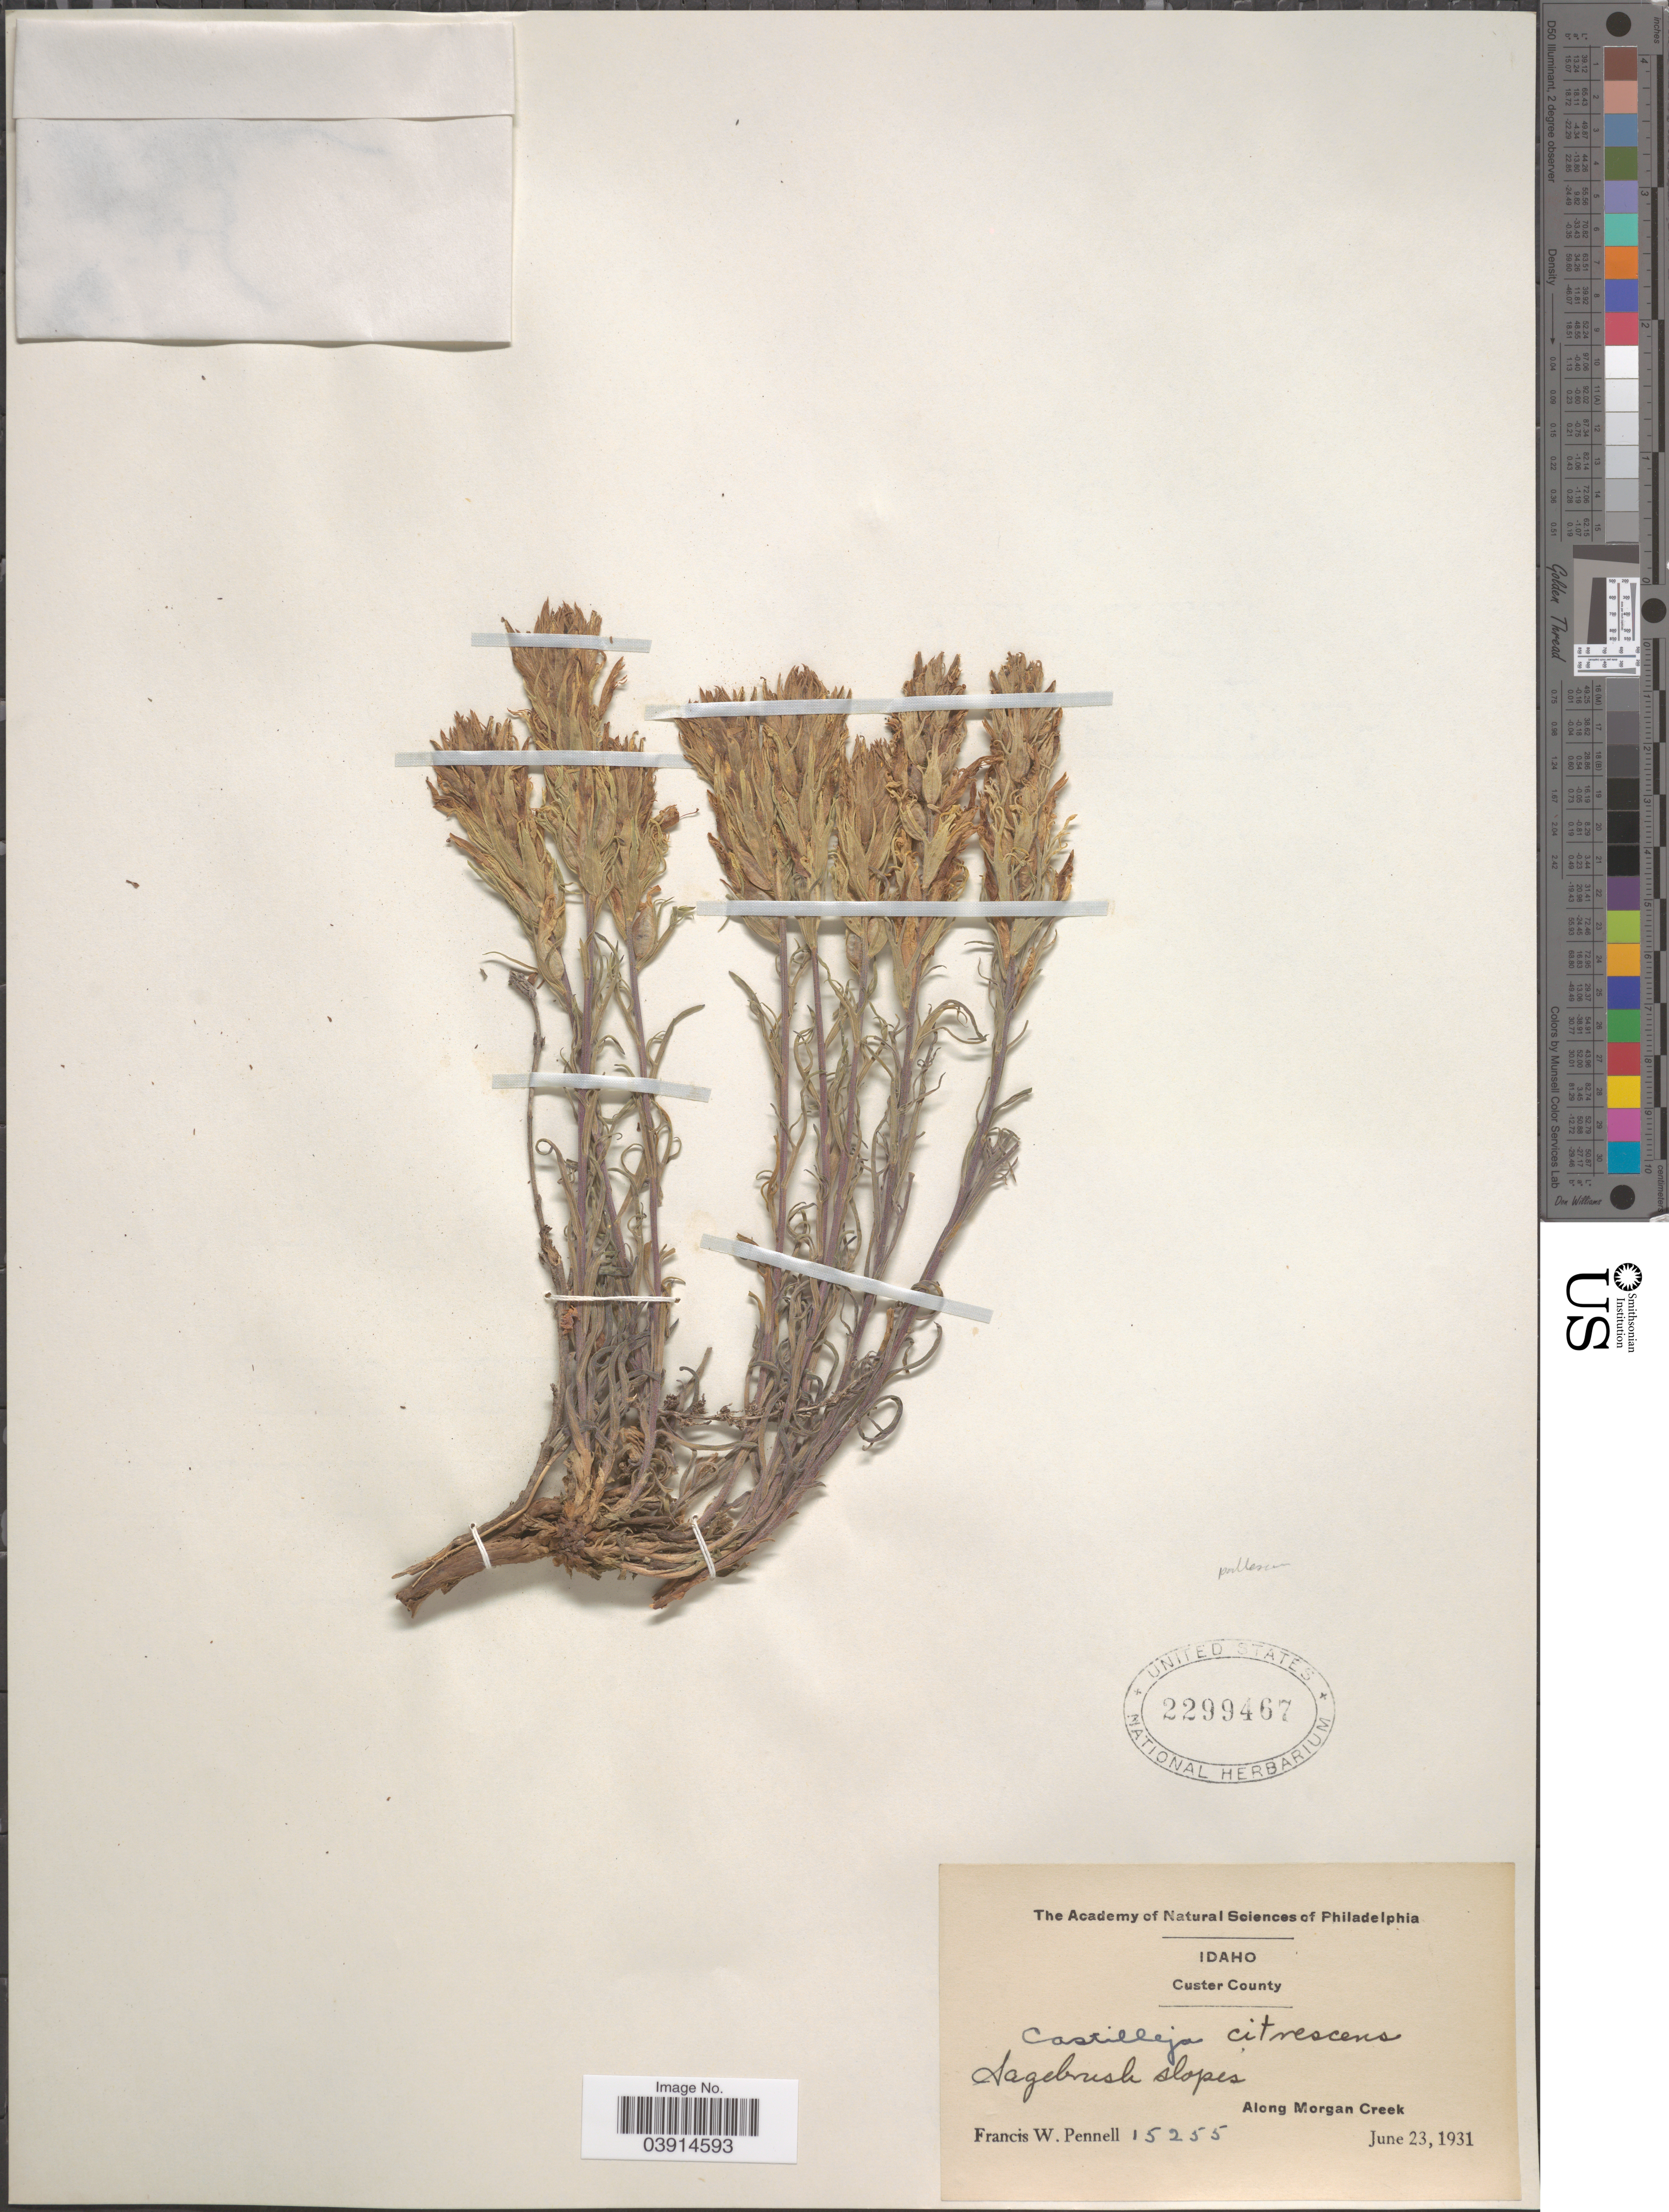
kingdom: Plantae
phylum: Tracheophyta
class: Magnoliopsida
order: Lamiales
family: Orobanchaceae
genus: Castilleja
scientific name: Castilleja sp.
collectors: F. W. Pennell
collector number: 15255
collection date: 1931-06-23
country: United States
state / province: Idaho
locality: Custer County. Along Morgan Creek.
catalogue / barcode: US 2299467